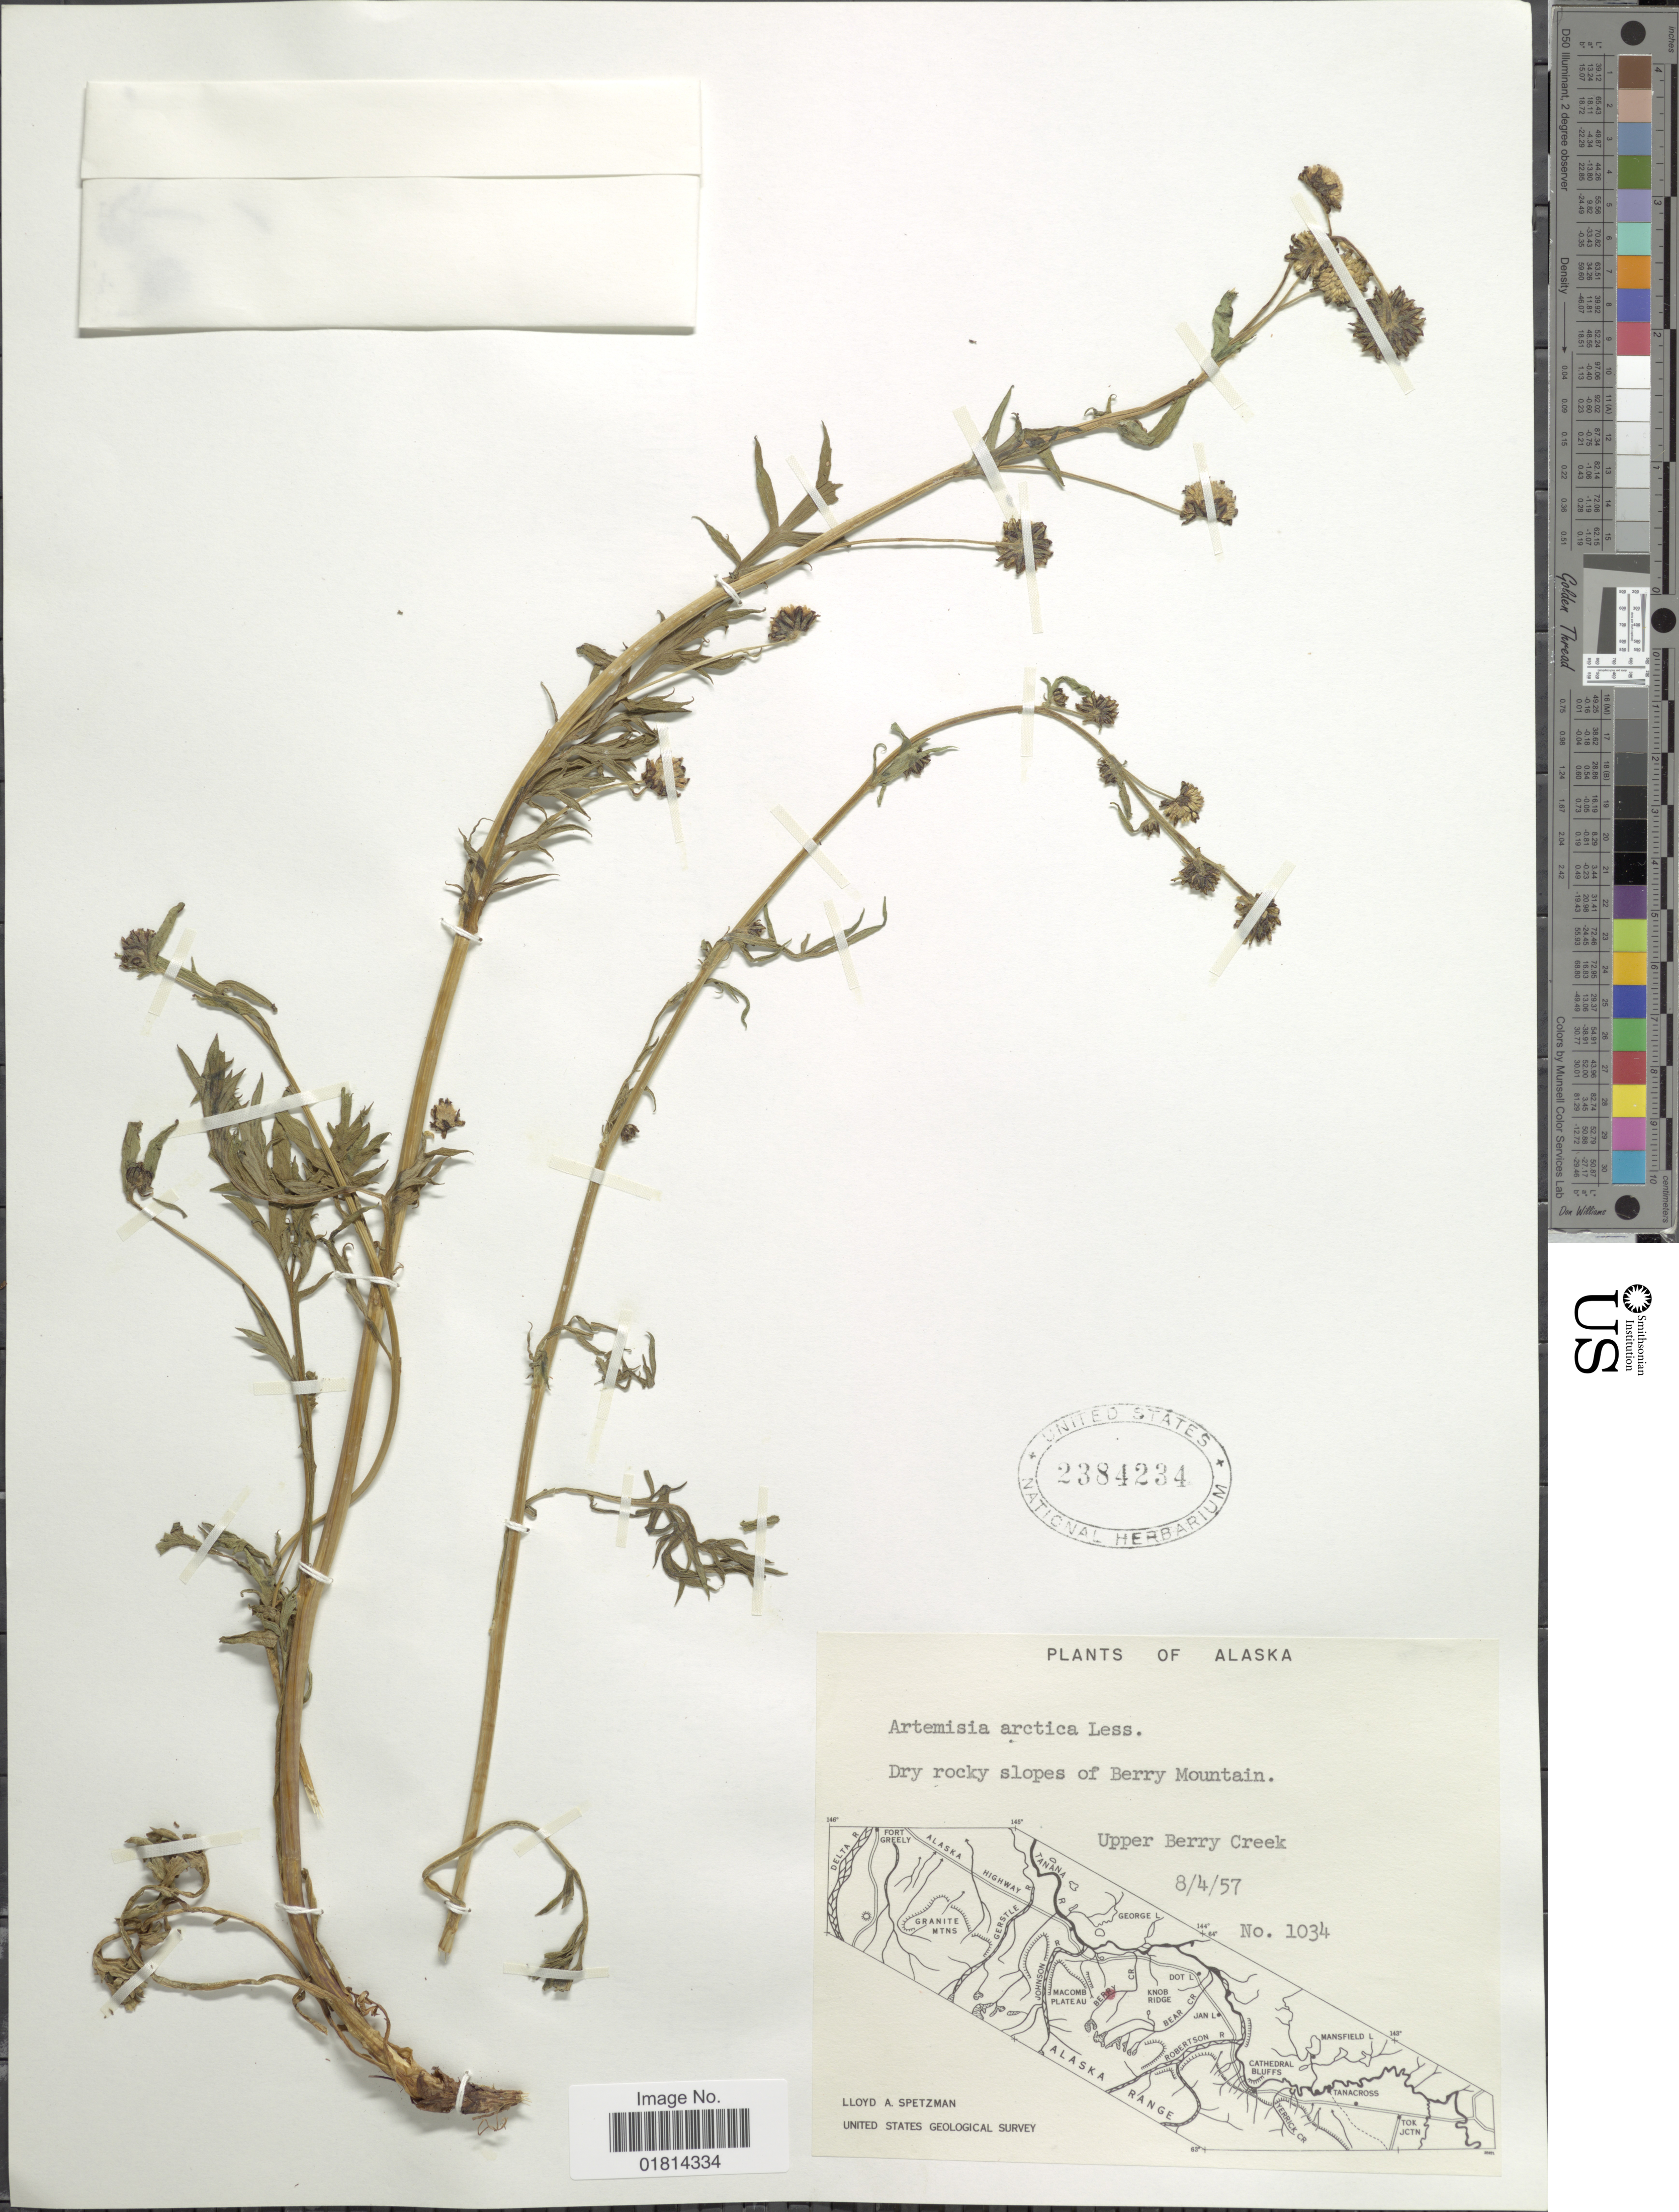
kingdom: Plantae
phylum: Tracheophyta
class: Magnoliopsida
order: Asterales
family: Asteraceae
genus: Artemisia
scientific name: Artemisia arctica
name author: Less.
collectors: L. Spetzman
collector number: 1034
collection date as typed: Transcribed d/m/y: 4/8/57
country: United States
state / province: Alaska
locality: Dry rocky slopes of Berry Mountain. Upper Berry Creek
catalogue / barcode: US 2384234